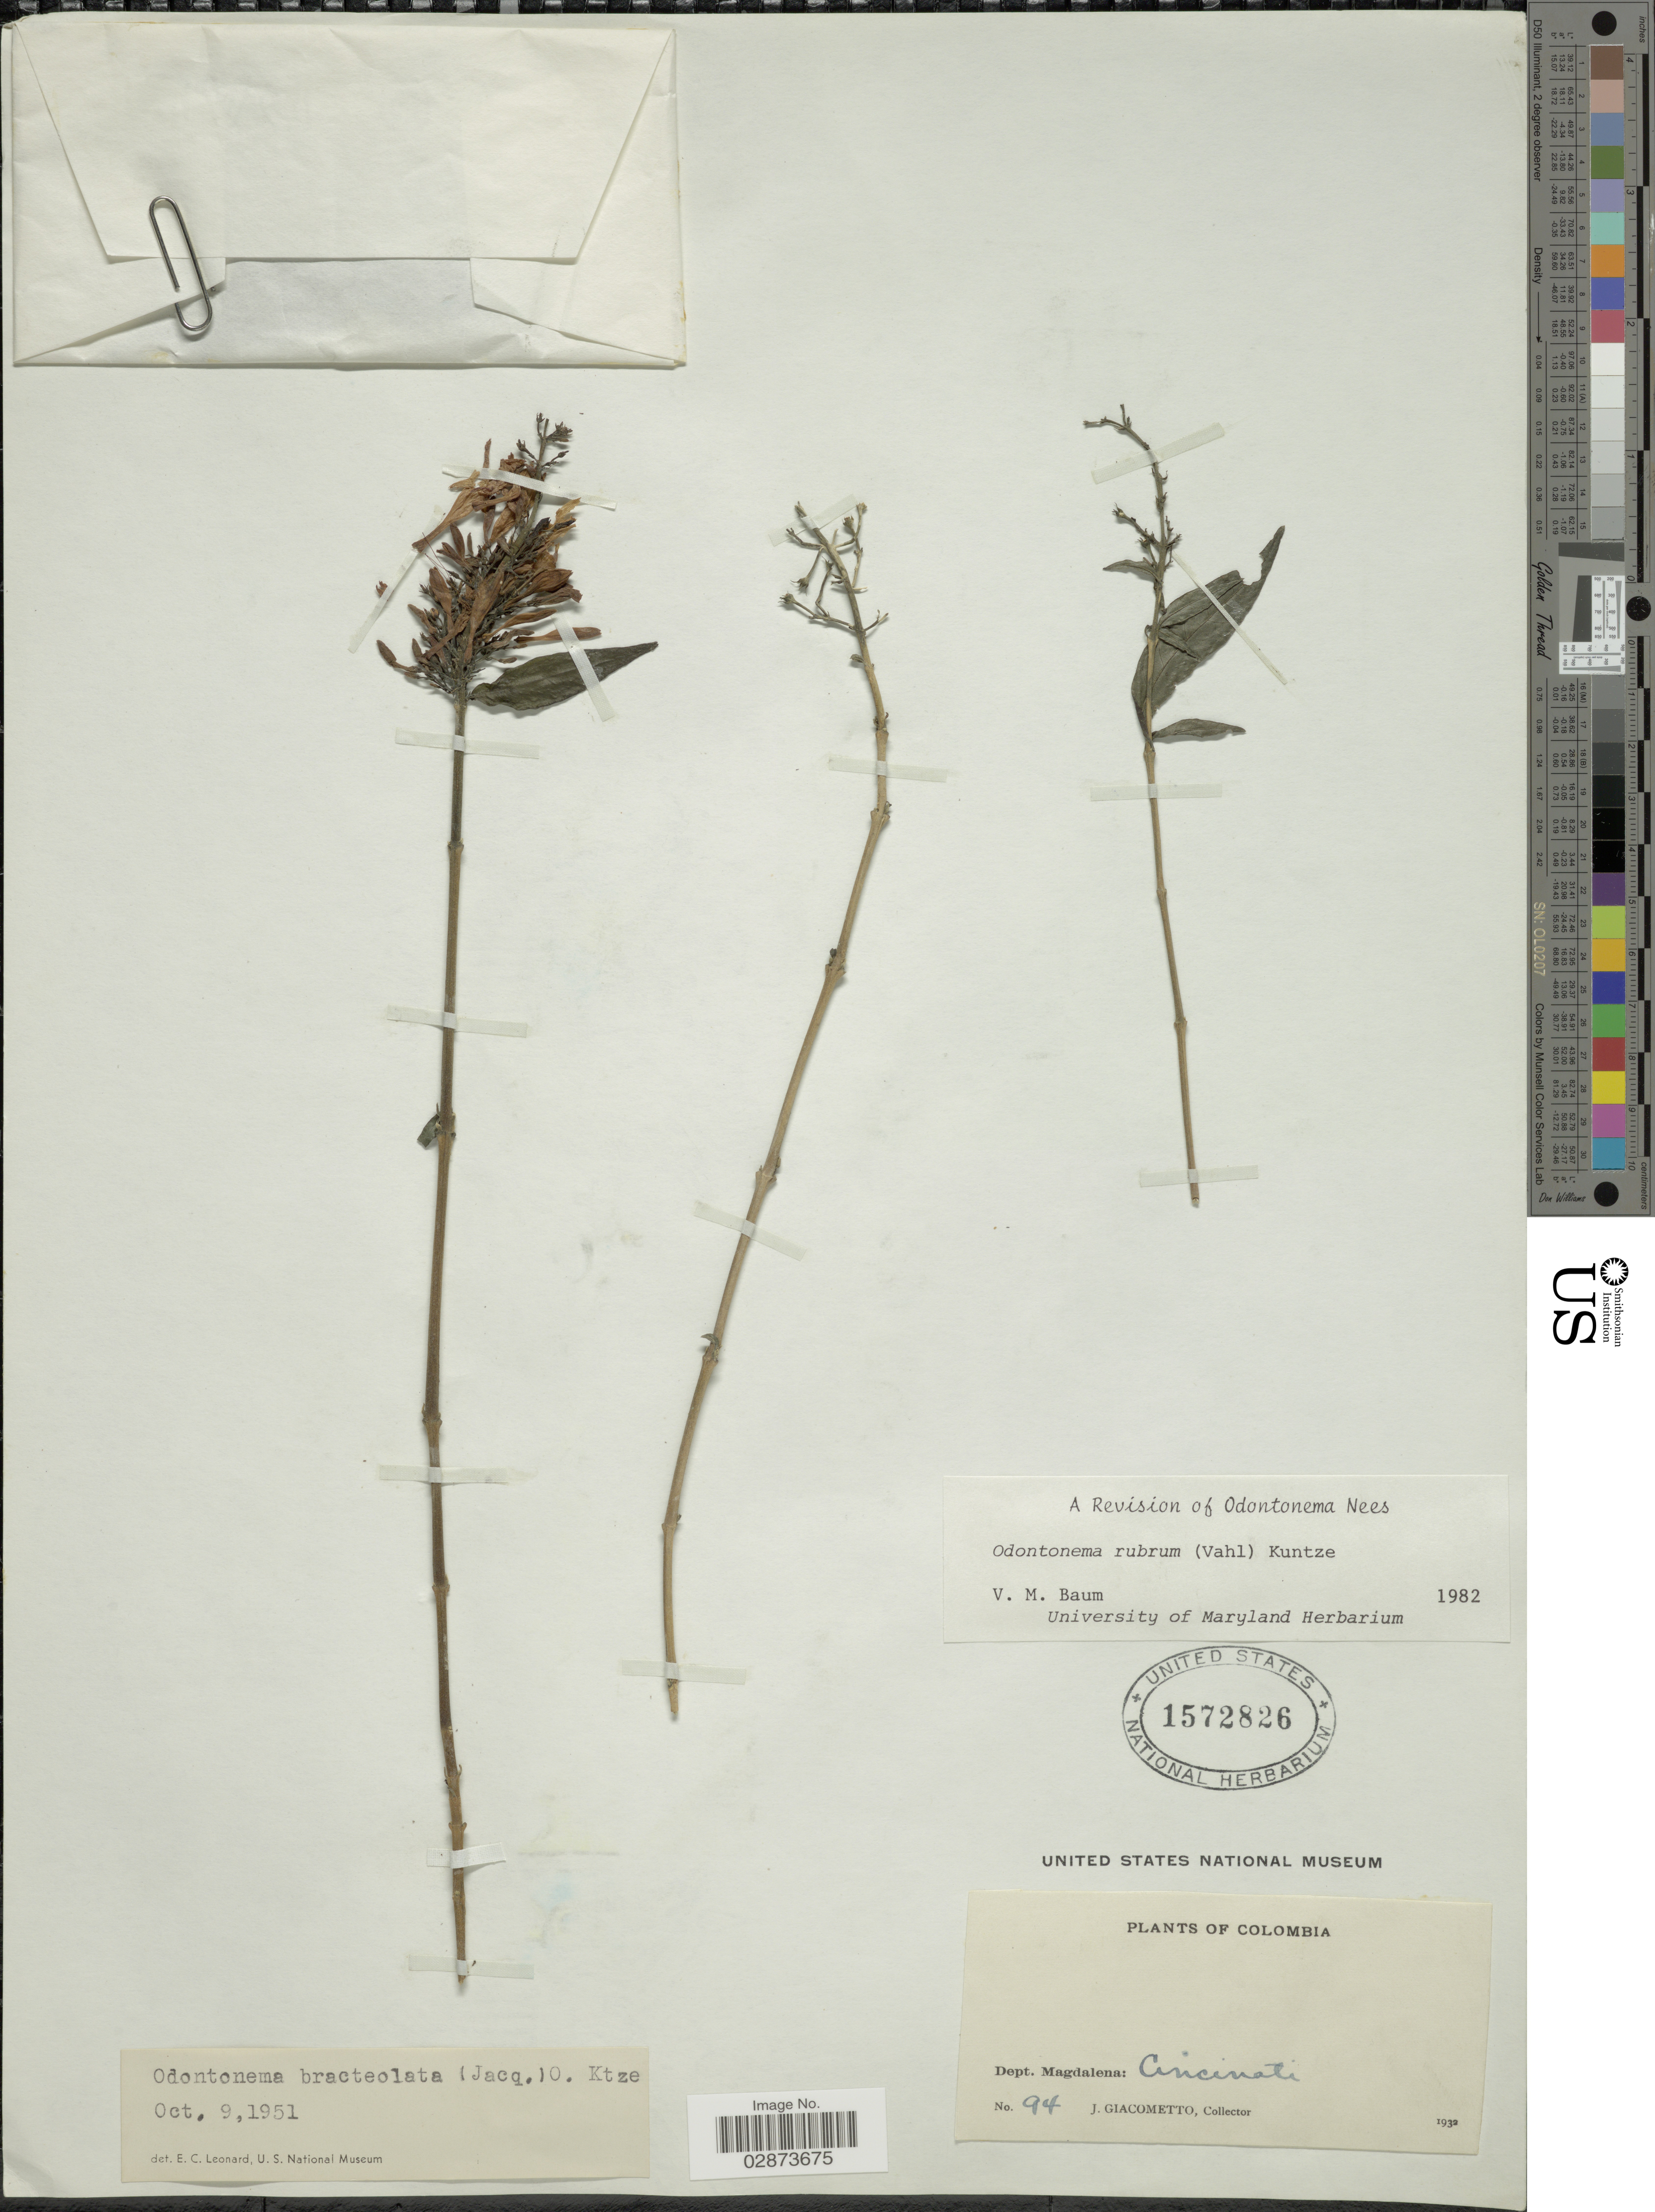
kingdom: Plantae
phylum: Tracheophyta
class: Magnoliopsida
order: Lamiales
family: Acanthaceae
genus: Odontonema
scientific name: Odontonema rubrum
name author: (Vahl) Kuntze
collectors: J. Giacometto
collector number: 94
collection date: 1932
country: Colombia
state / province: Magdalena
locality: Dept. Magdalena: Cincinati.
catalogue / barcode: US 1572826